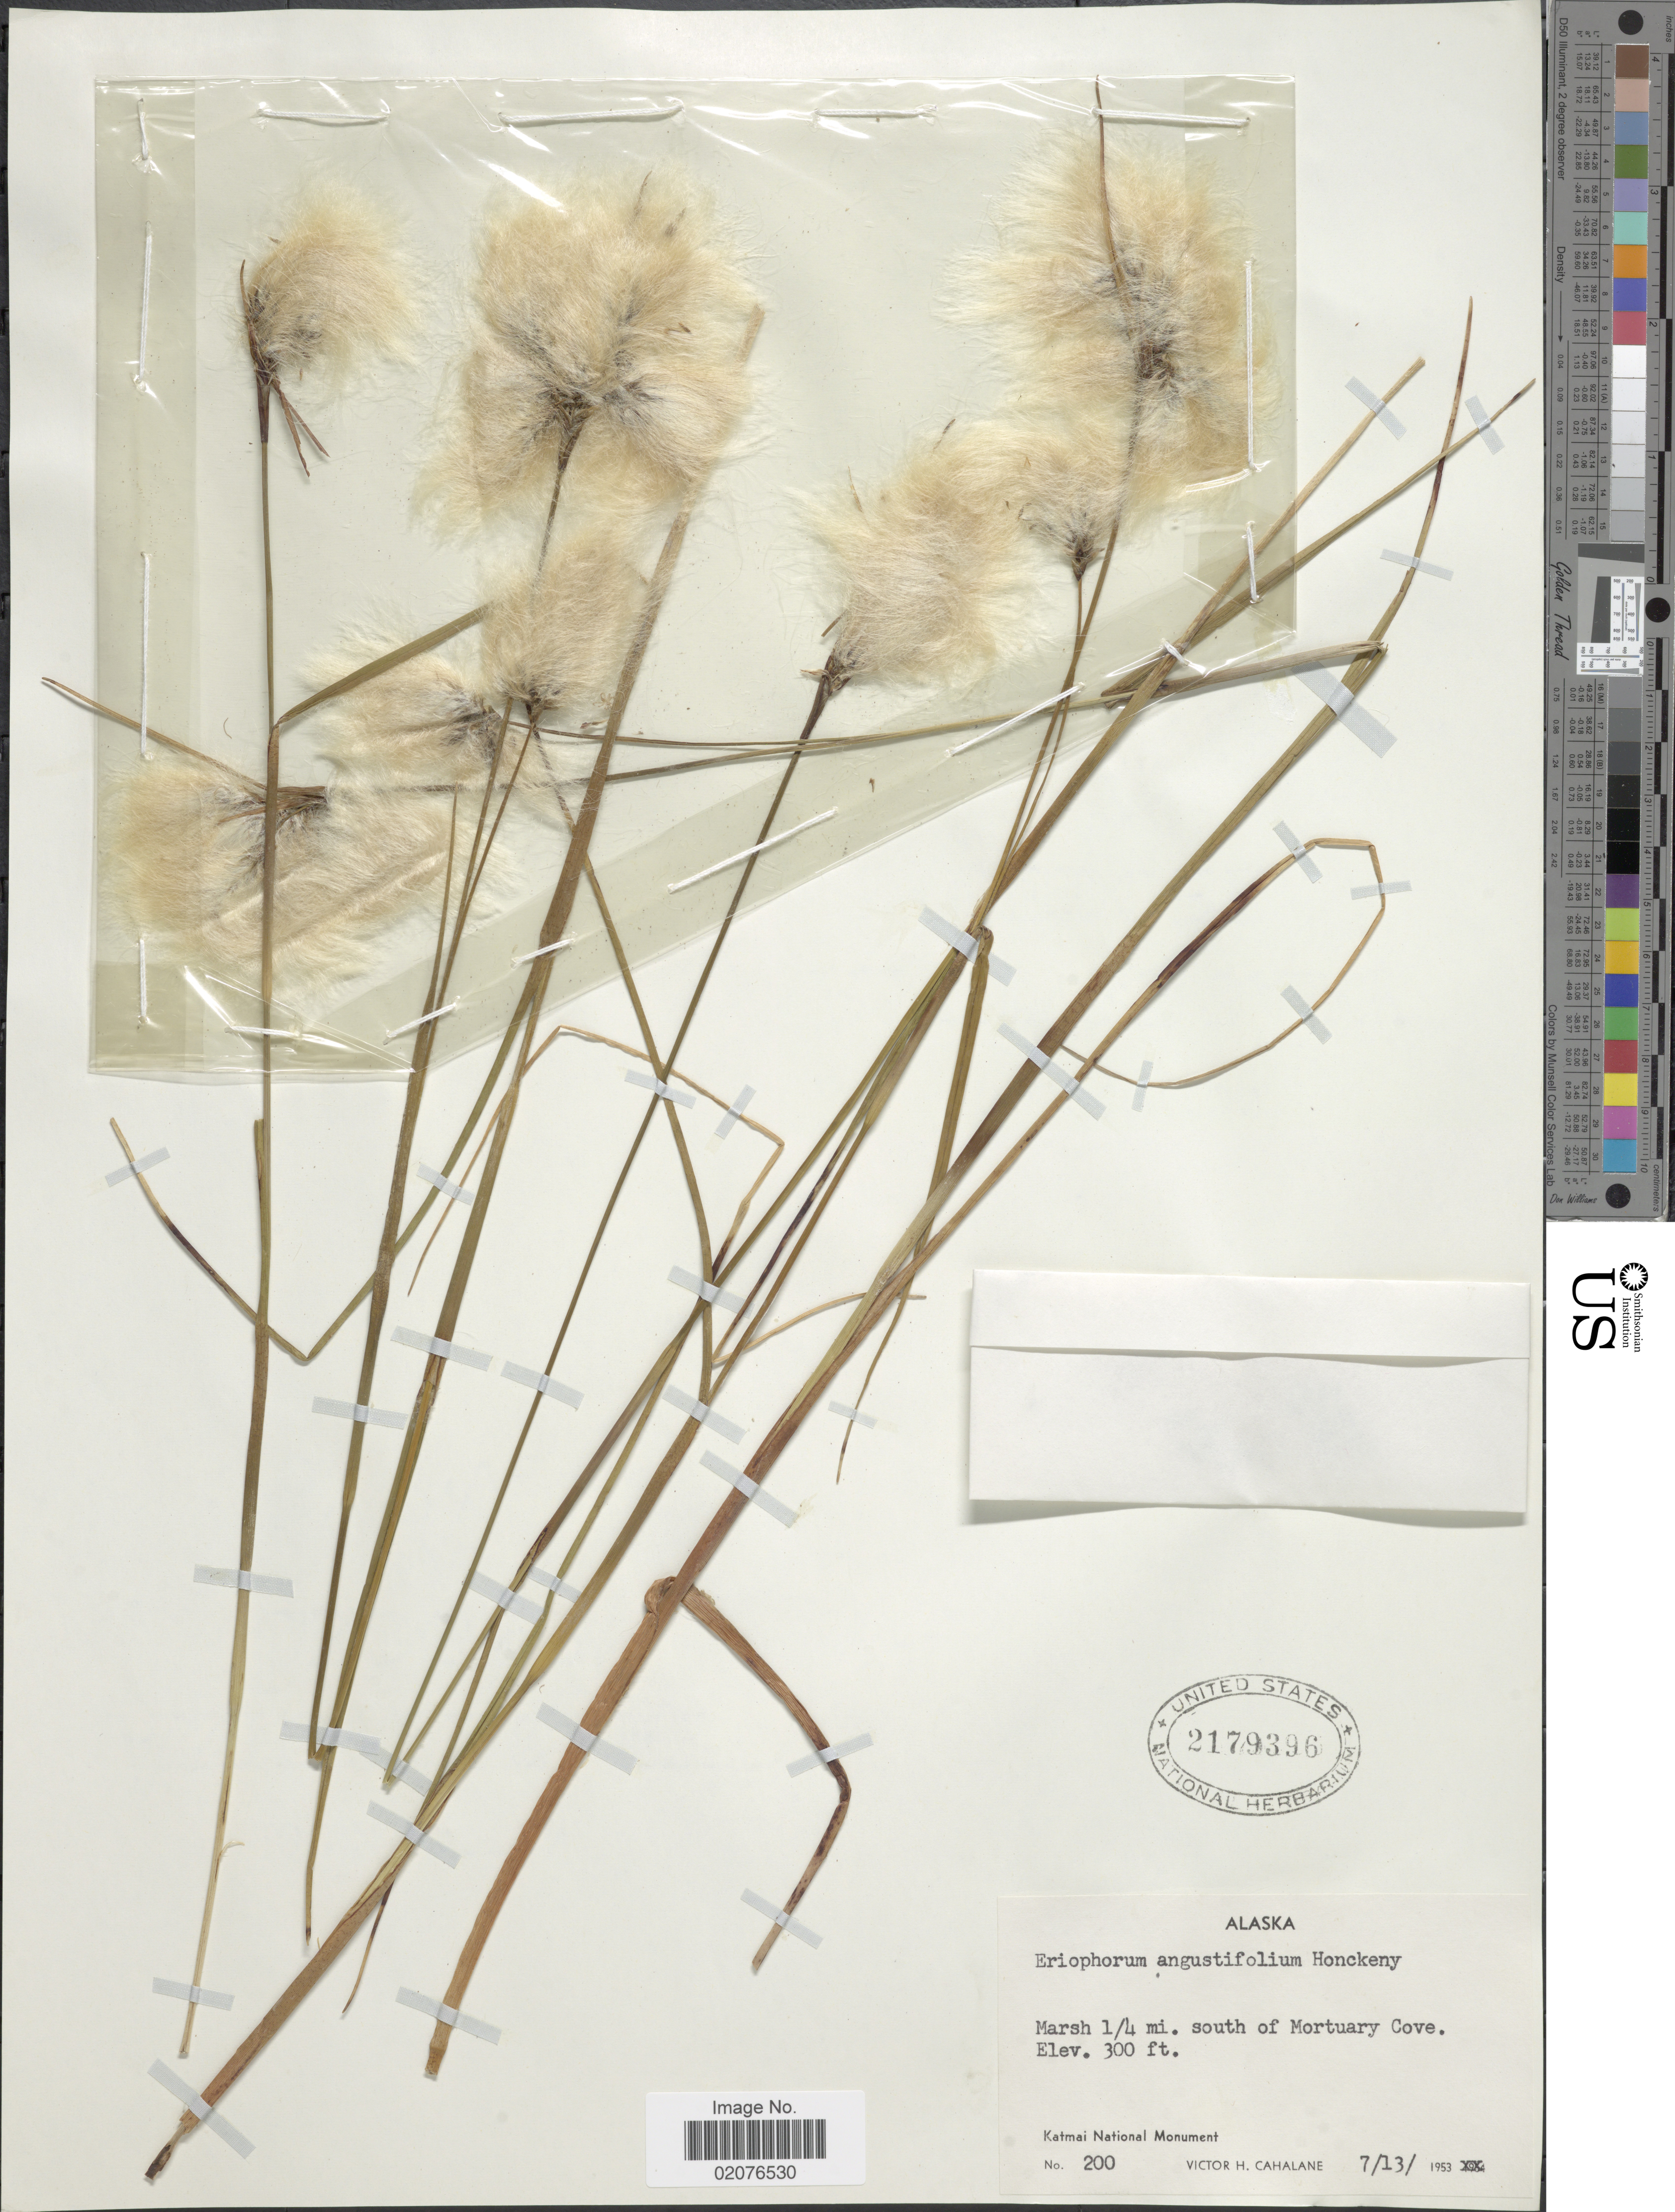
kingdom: Plantae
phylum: Tracheophyta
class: Liliopsida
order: Poales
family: Cyperaceae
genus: Eriophorum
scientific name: Eriophorum angustifolium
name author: Honck.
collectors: V. Cahalane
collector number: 200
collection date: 1953-07-13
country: United States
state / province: Alaska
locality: Masrh 1/4 mi. south of Mortuary Cove, Katmai National Monument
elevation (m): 91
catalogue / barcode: US 2179396